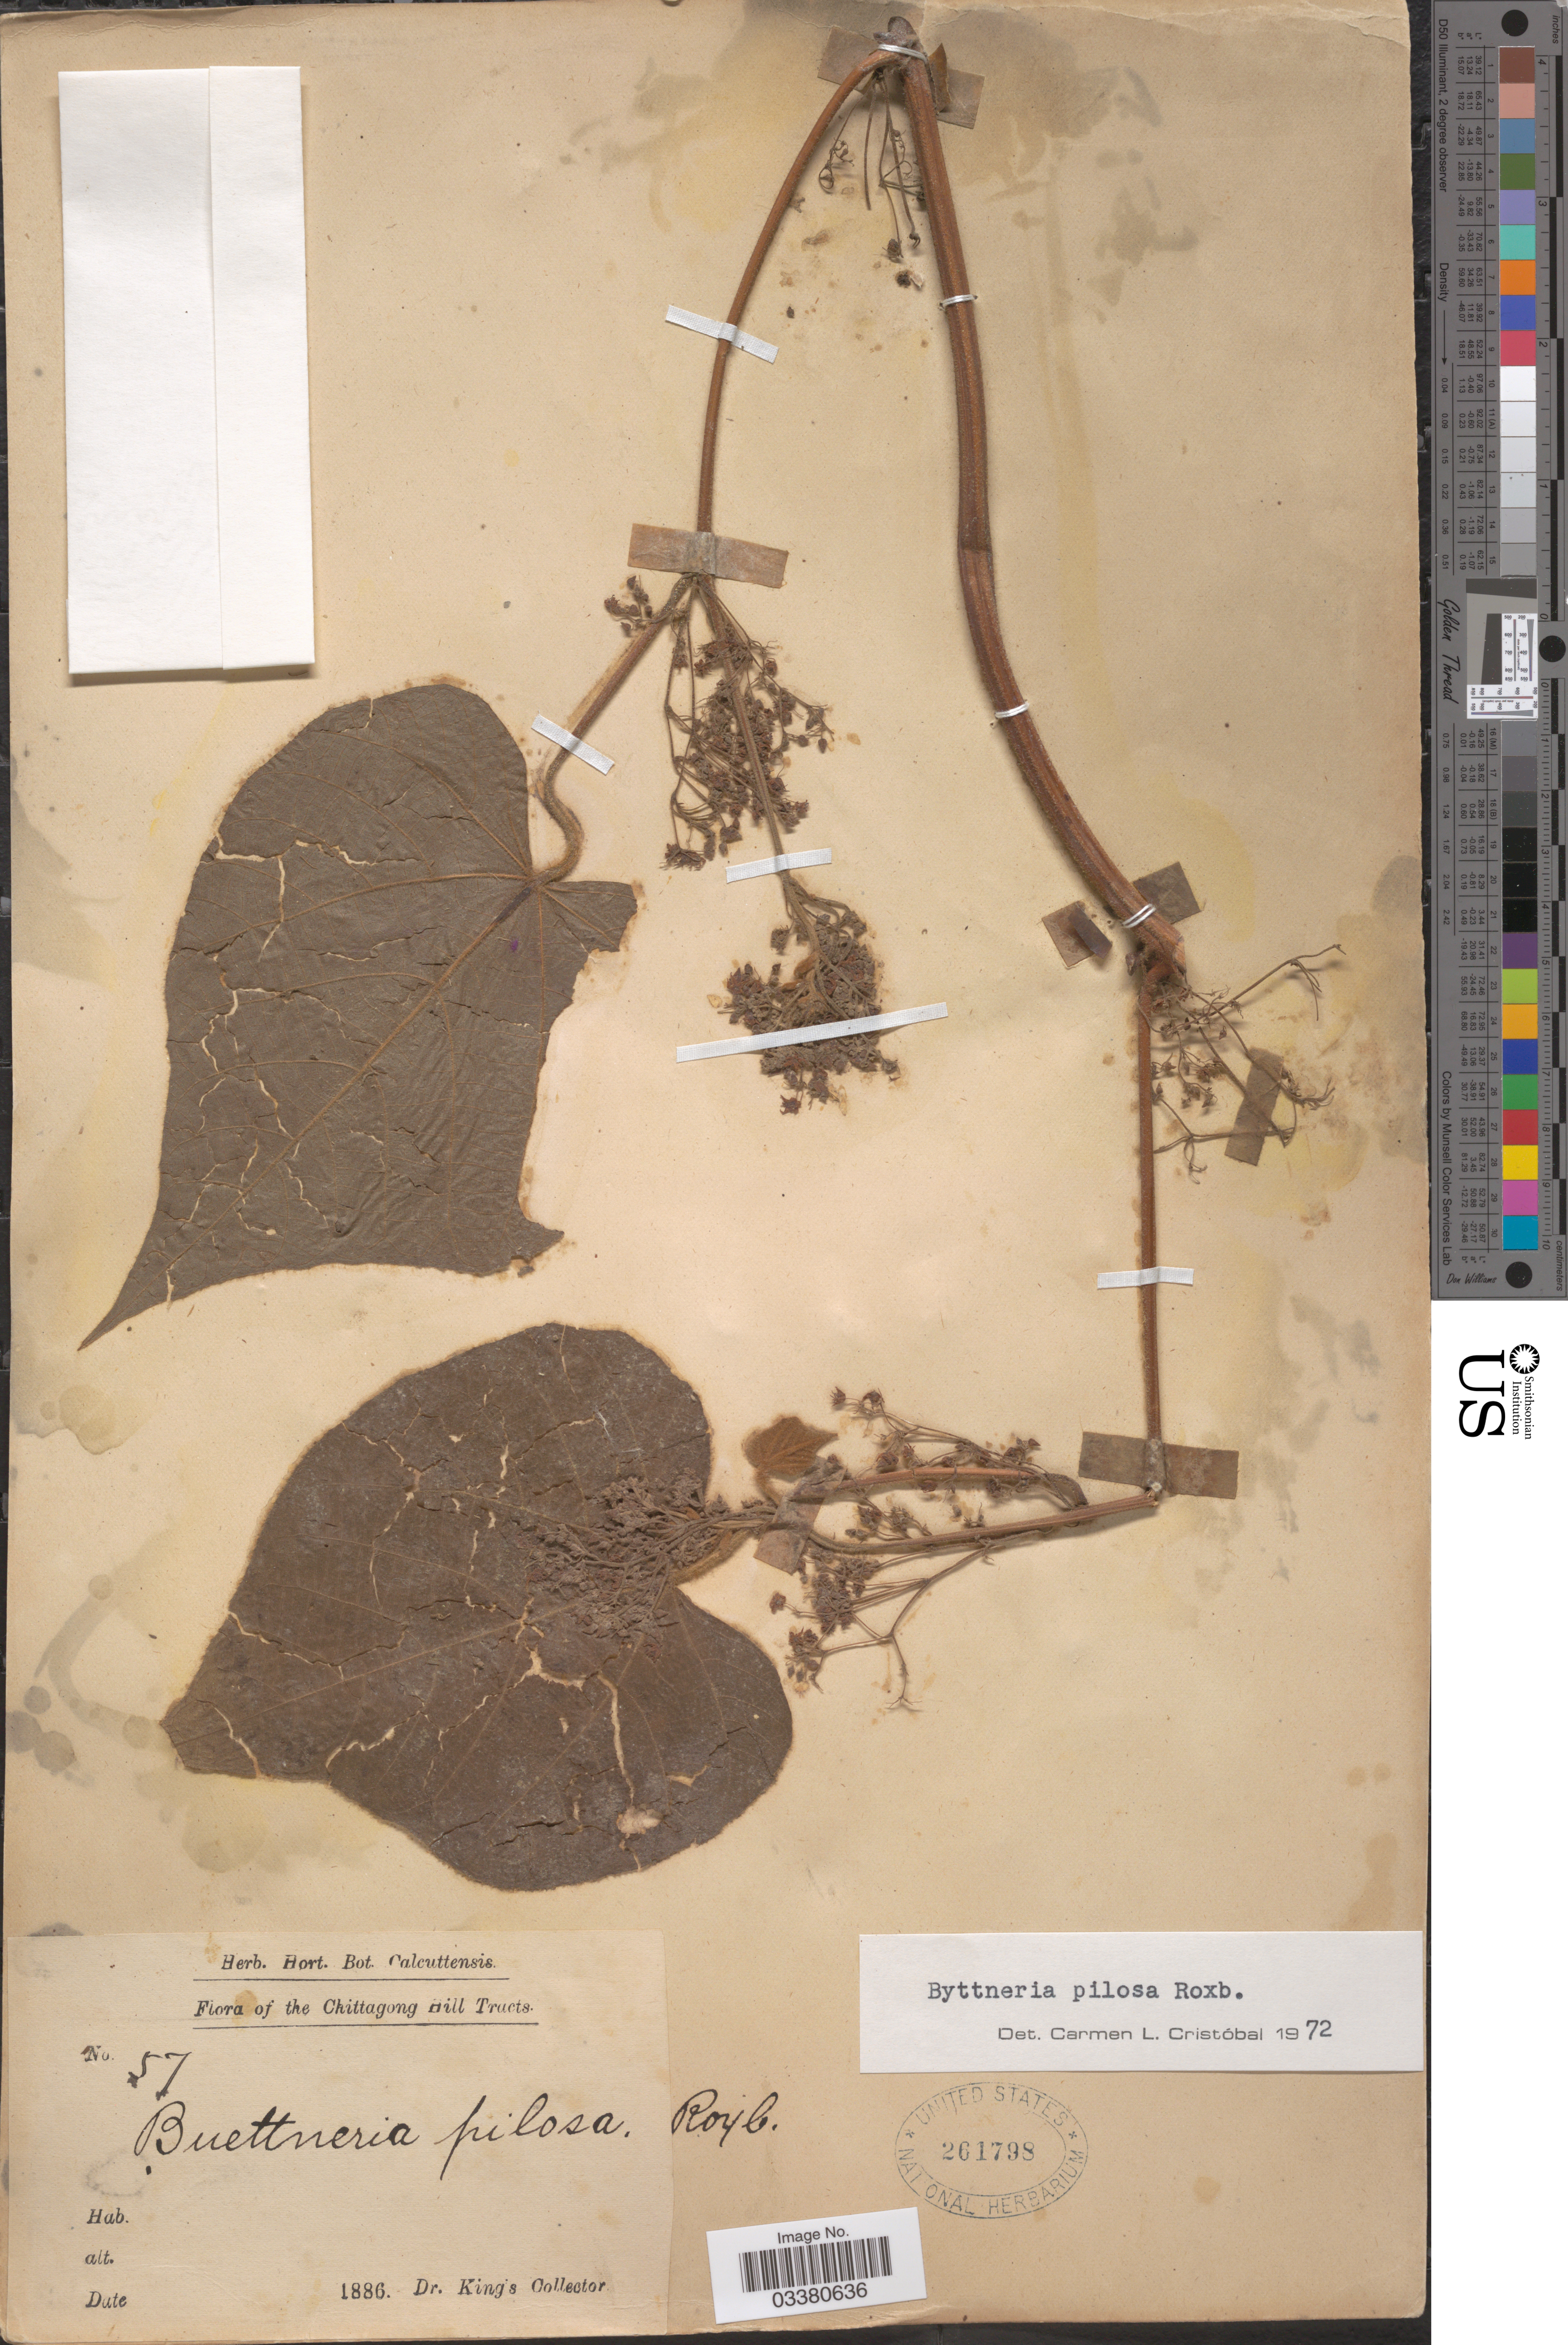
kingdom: Plantae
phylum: Tracheophyta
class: Magnoliopsida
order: Malvales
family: Malvaceae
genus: Ayenia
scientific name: Ayenia elegans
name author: (Ridl.) Deroliya & S.L. Meena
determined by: Dorr, L. J., (BOT), Smithsonian Institution - National Museum of Natural History (UNITED STATES)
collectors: Dr. King's collector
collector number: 57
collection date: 1886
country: Bangladesh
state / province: Chittagong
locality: The Chittagong Hill Tracts.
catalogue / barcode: US 261798